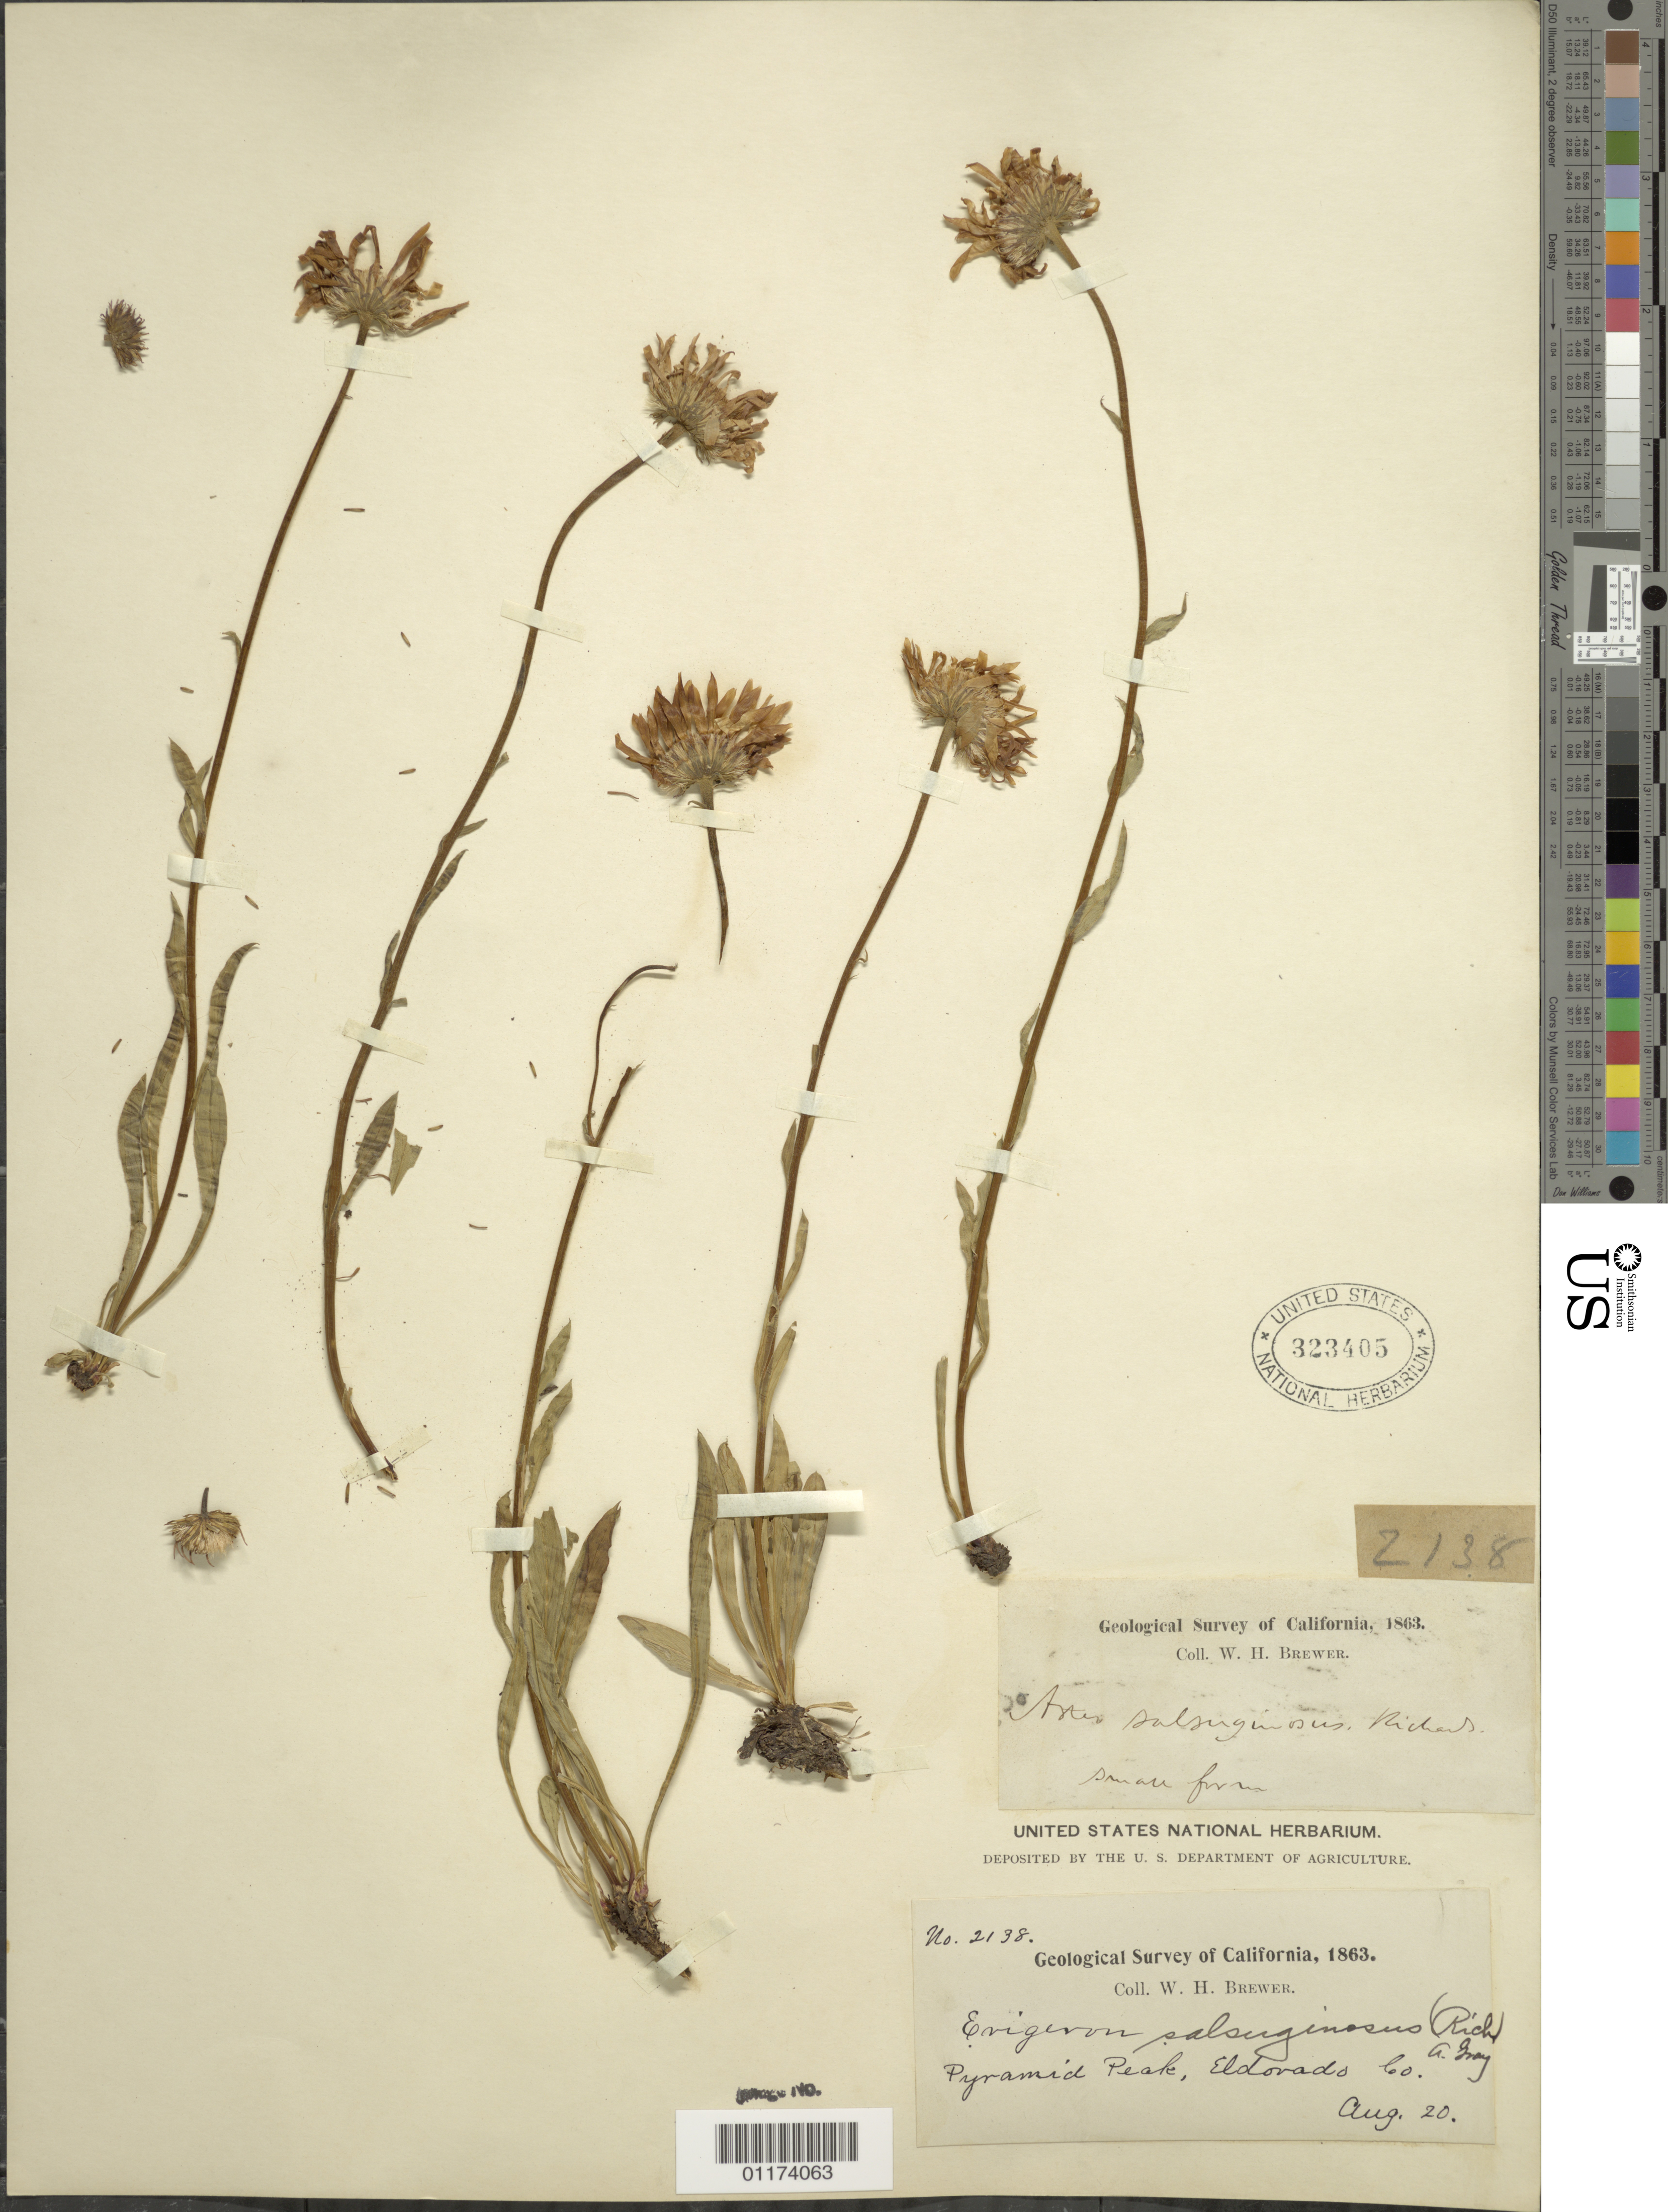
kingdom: Plantae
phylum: Tracheophyta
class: Magnoliopsida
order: Asterales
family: Asteraceae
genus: Erigeron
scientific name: Erigeron salsuginosus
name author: (Richardson ex R. Br.) A. Gray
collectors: W. H. Brewer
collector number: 2138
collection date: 1863-08-20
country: United States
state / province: California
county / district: Eldorado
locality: Pyramid Peak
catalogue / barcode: US 323405